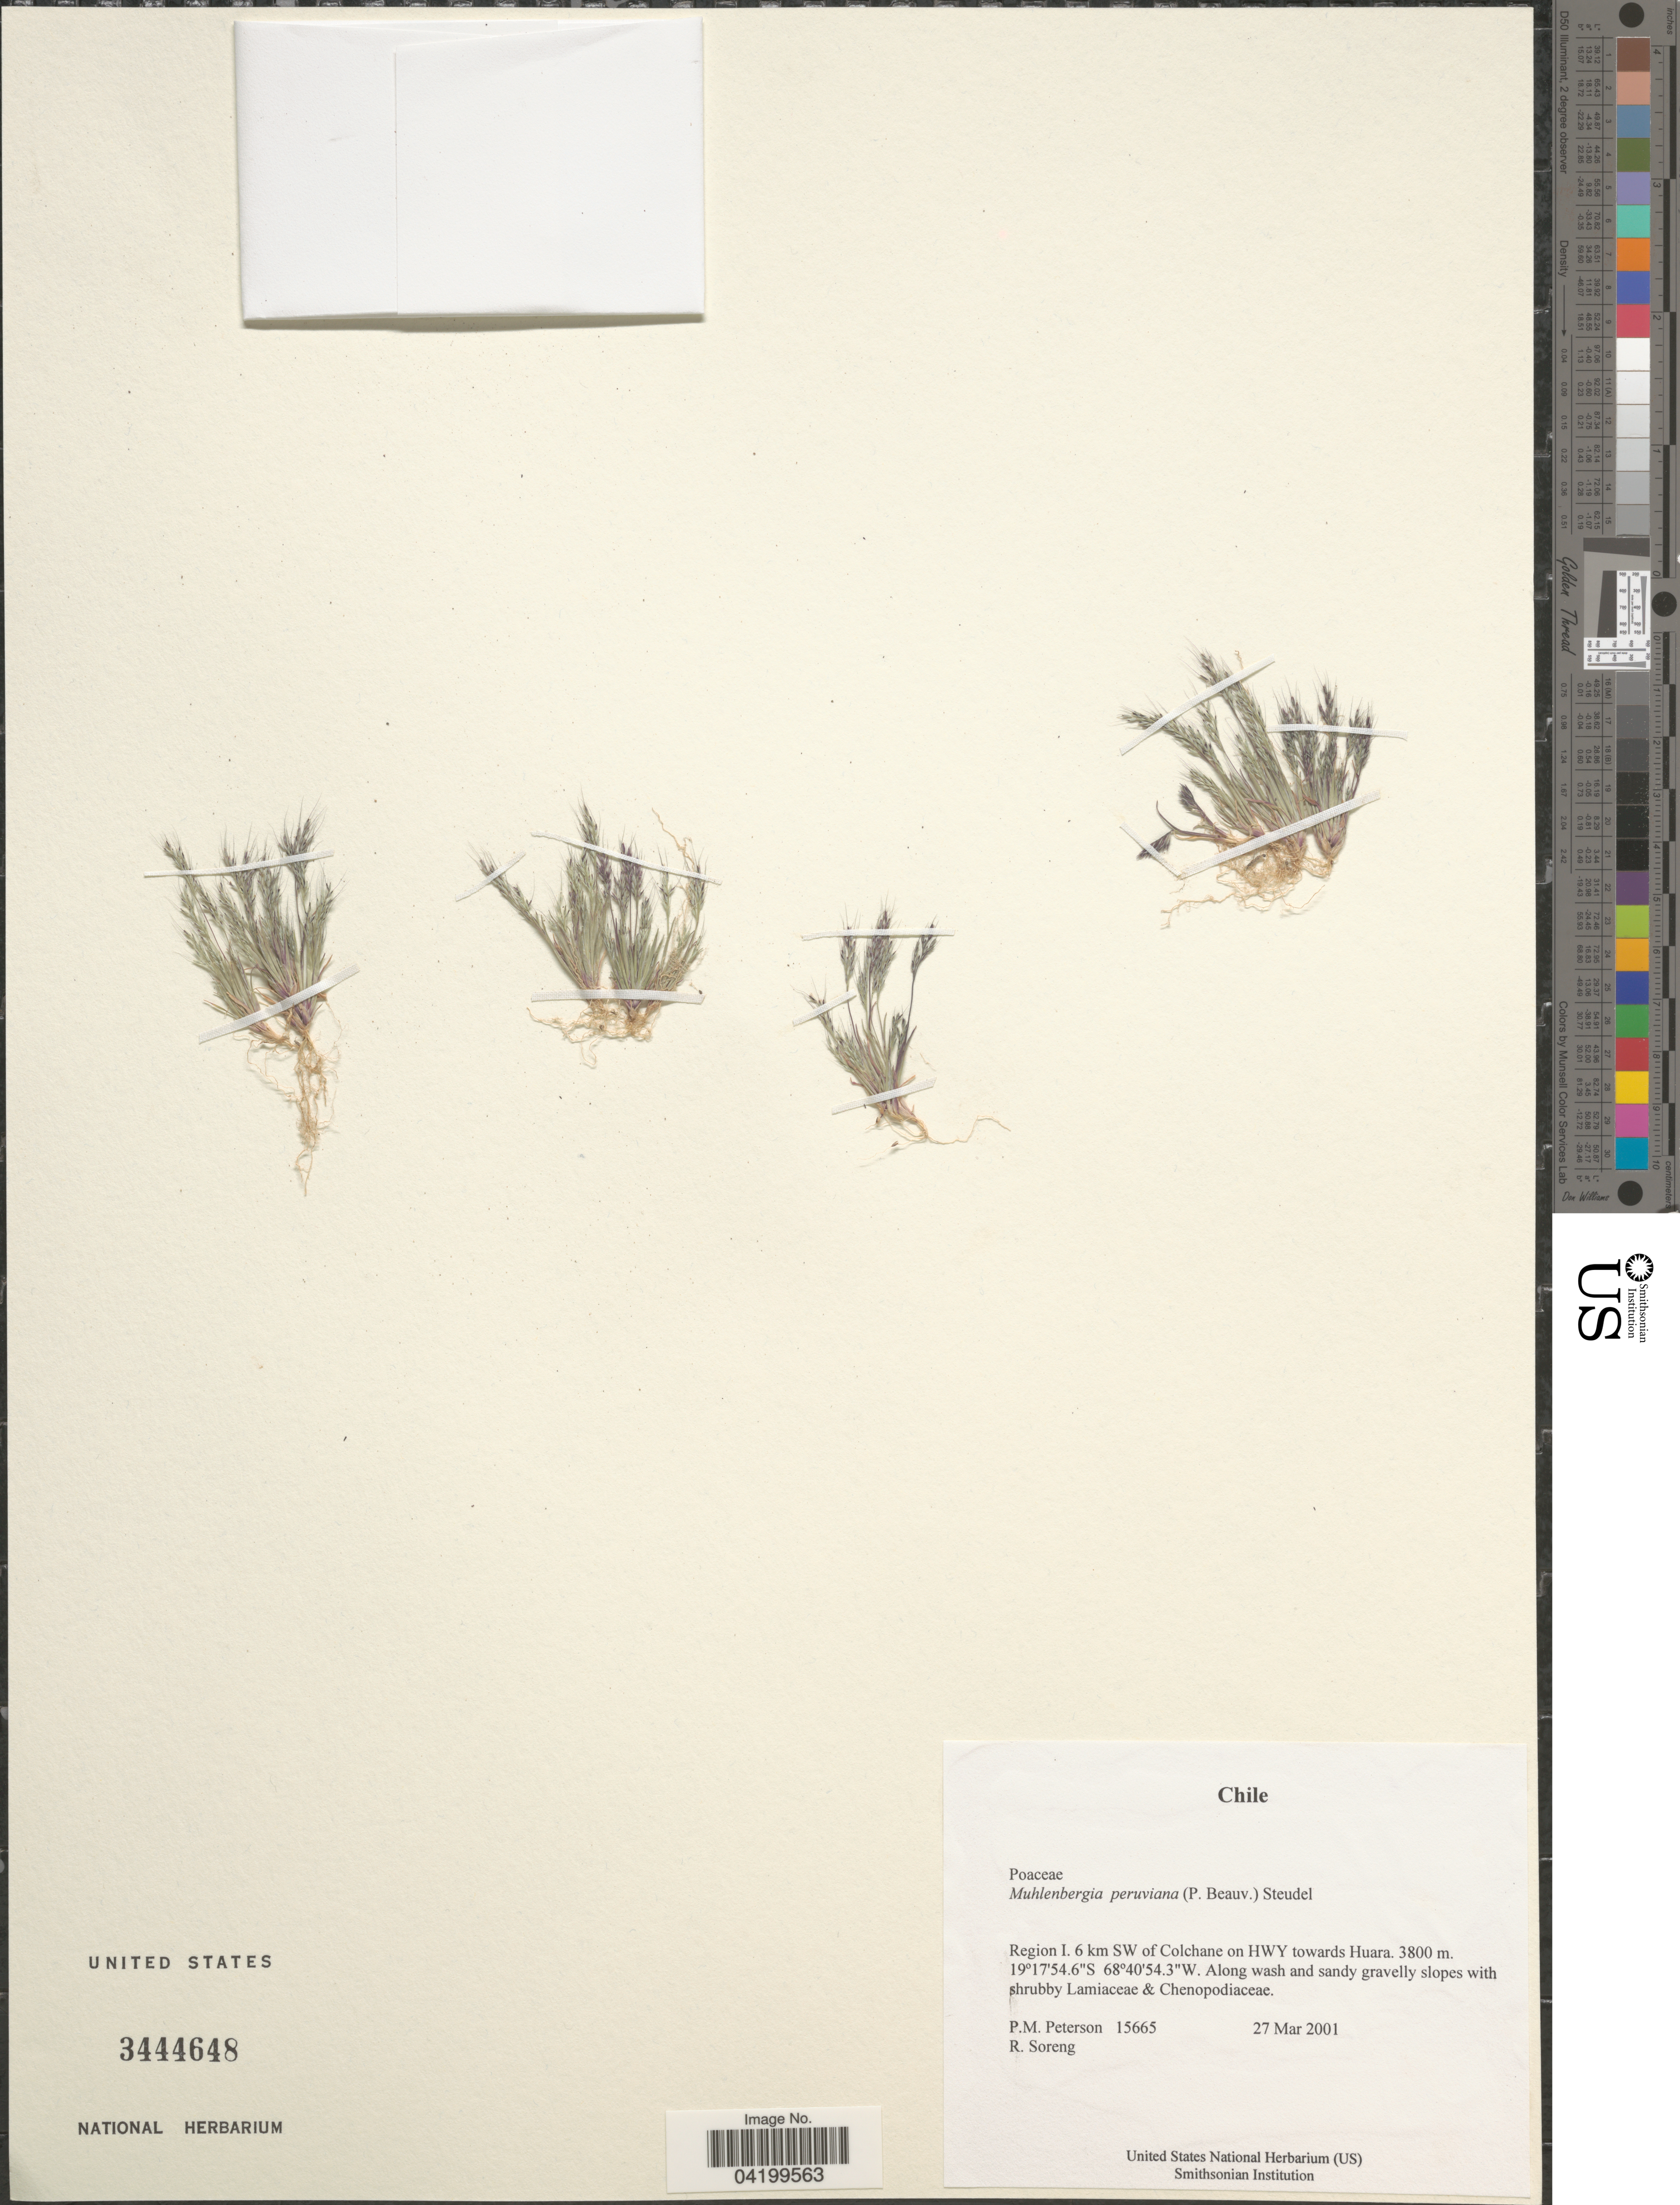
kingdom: Plantae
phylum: Tracheophyta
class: Liliopsida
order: Poales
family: Poaceae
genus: Muhlenbergia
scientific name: Muhlenbergia peruviana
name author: (P. Beauv.) Steud.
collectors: P. M. Peterson & R. J. Soreng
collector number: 15665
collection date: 2001-03-27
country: Chile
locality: Region I. 6 km SW of Colchane on HWY towards Huara.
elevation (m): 3800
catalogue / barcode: US 3444648